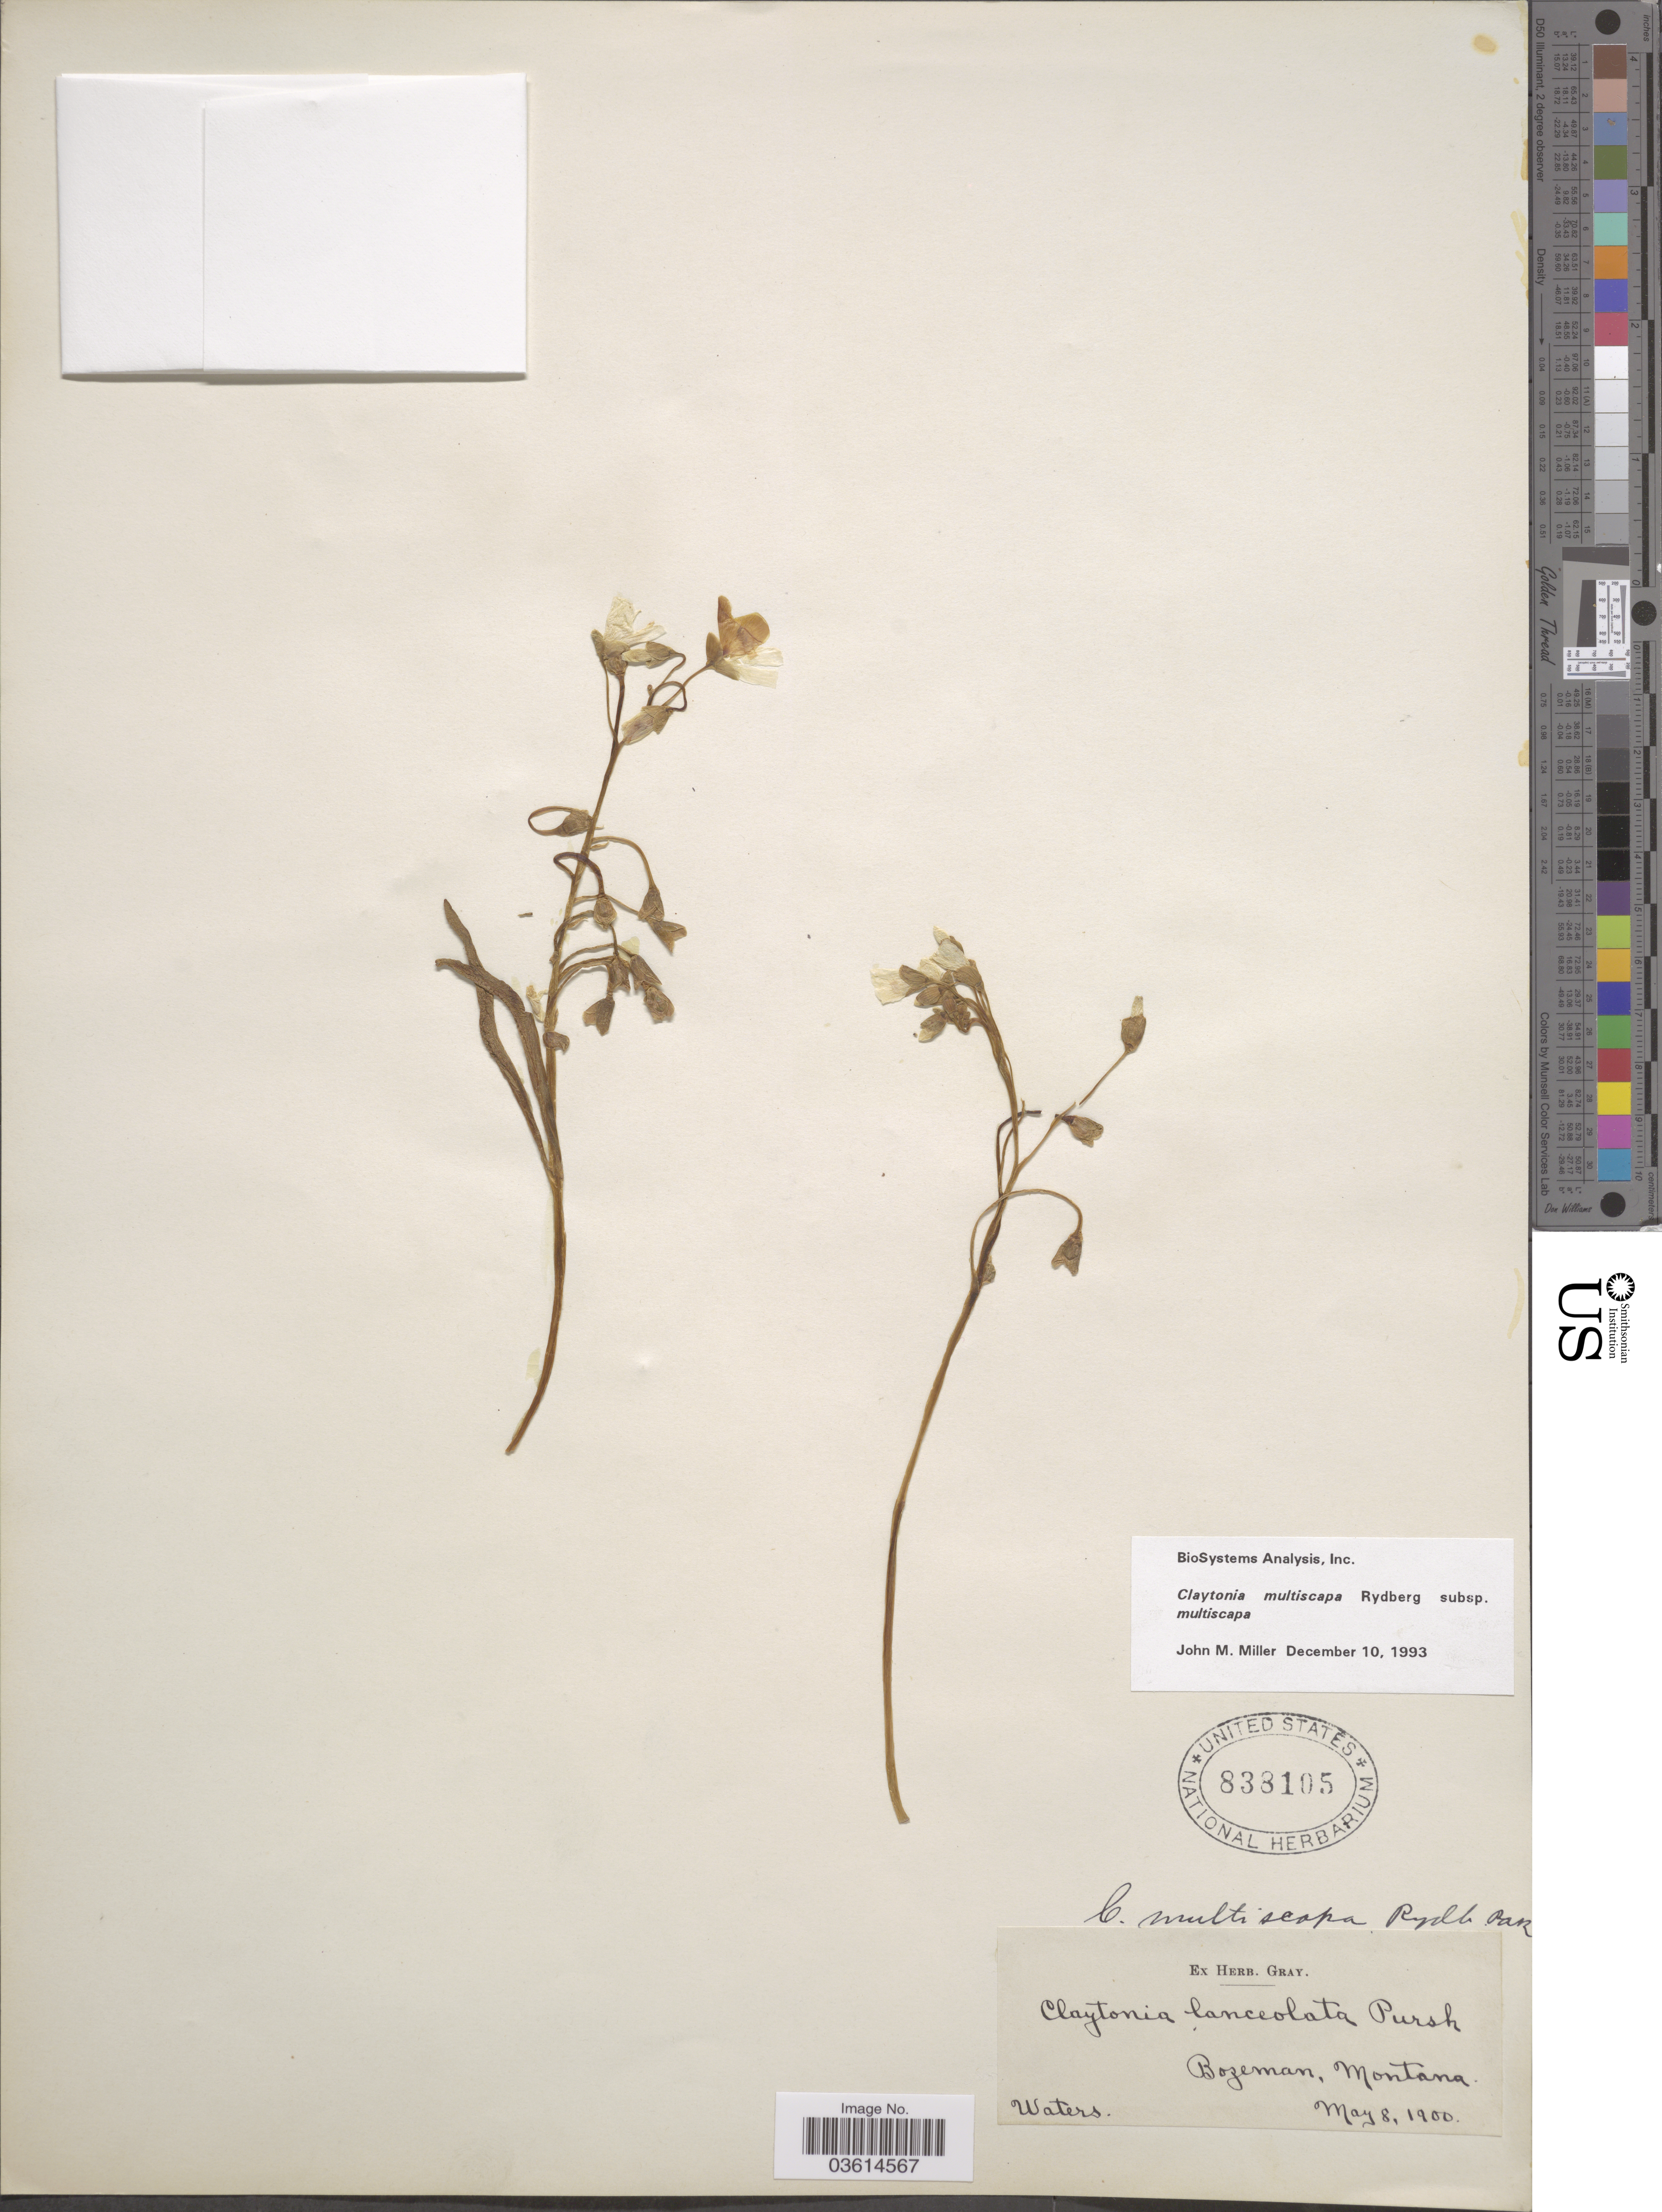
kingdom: Plantae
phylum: Tracheophyta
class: Magnoliopsida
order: Caryophyllales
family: Montiaceae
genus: Claytonia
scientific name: Claytonia multiscapa subsp. multiscapa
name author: Rydb.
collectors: Waters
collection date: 1900-05-08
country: United States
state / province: Montana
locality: Bozeman.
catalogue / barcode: US 838105